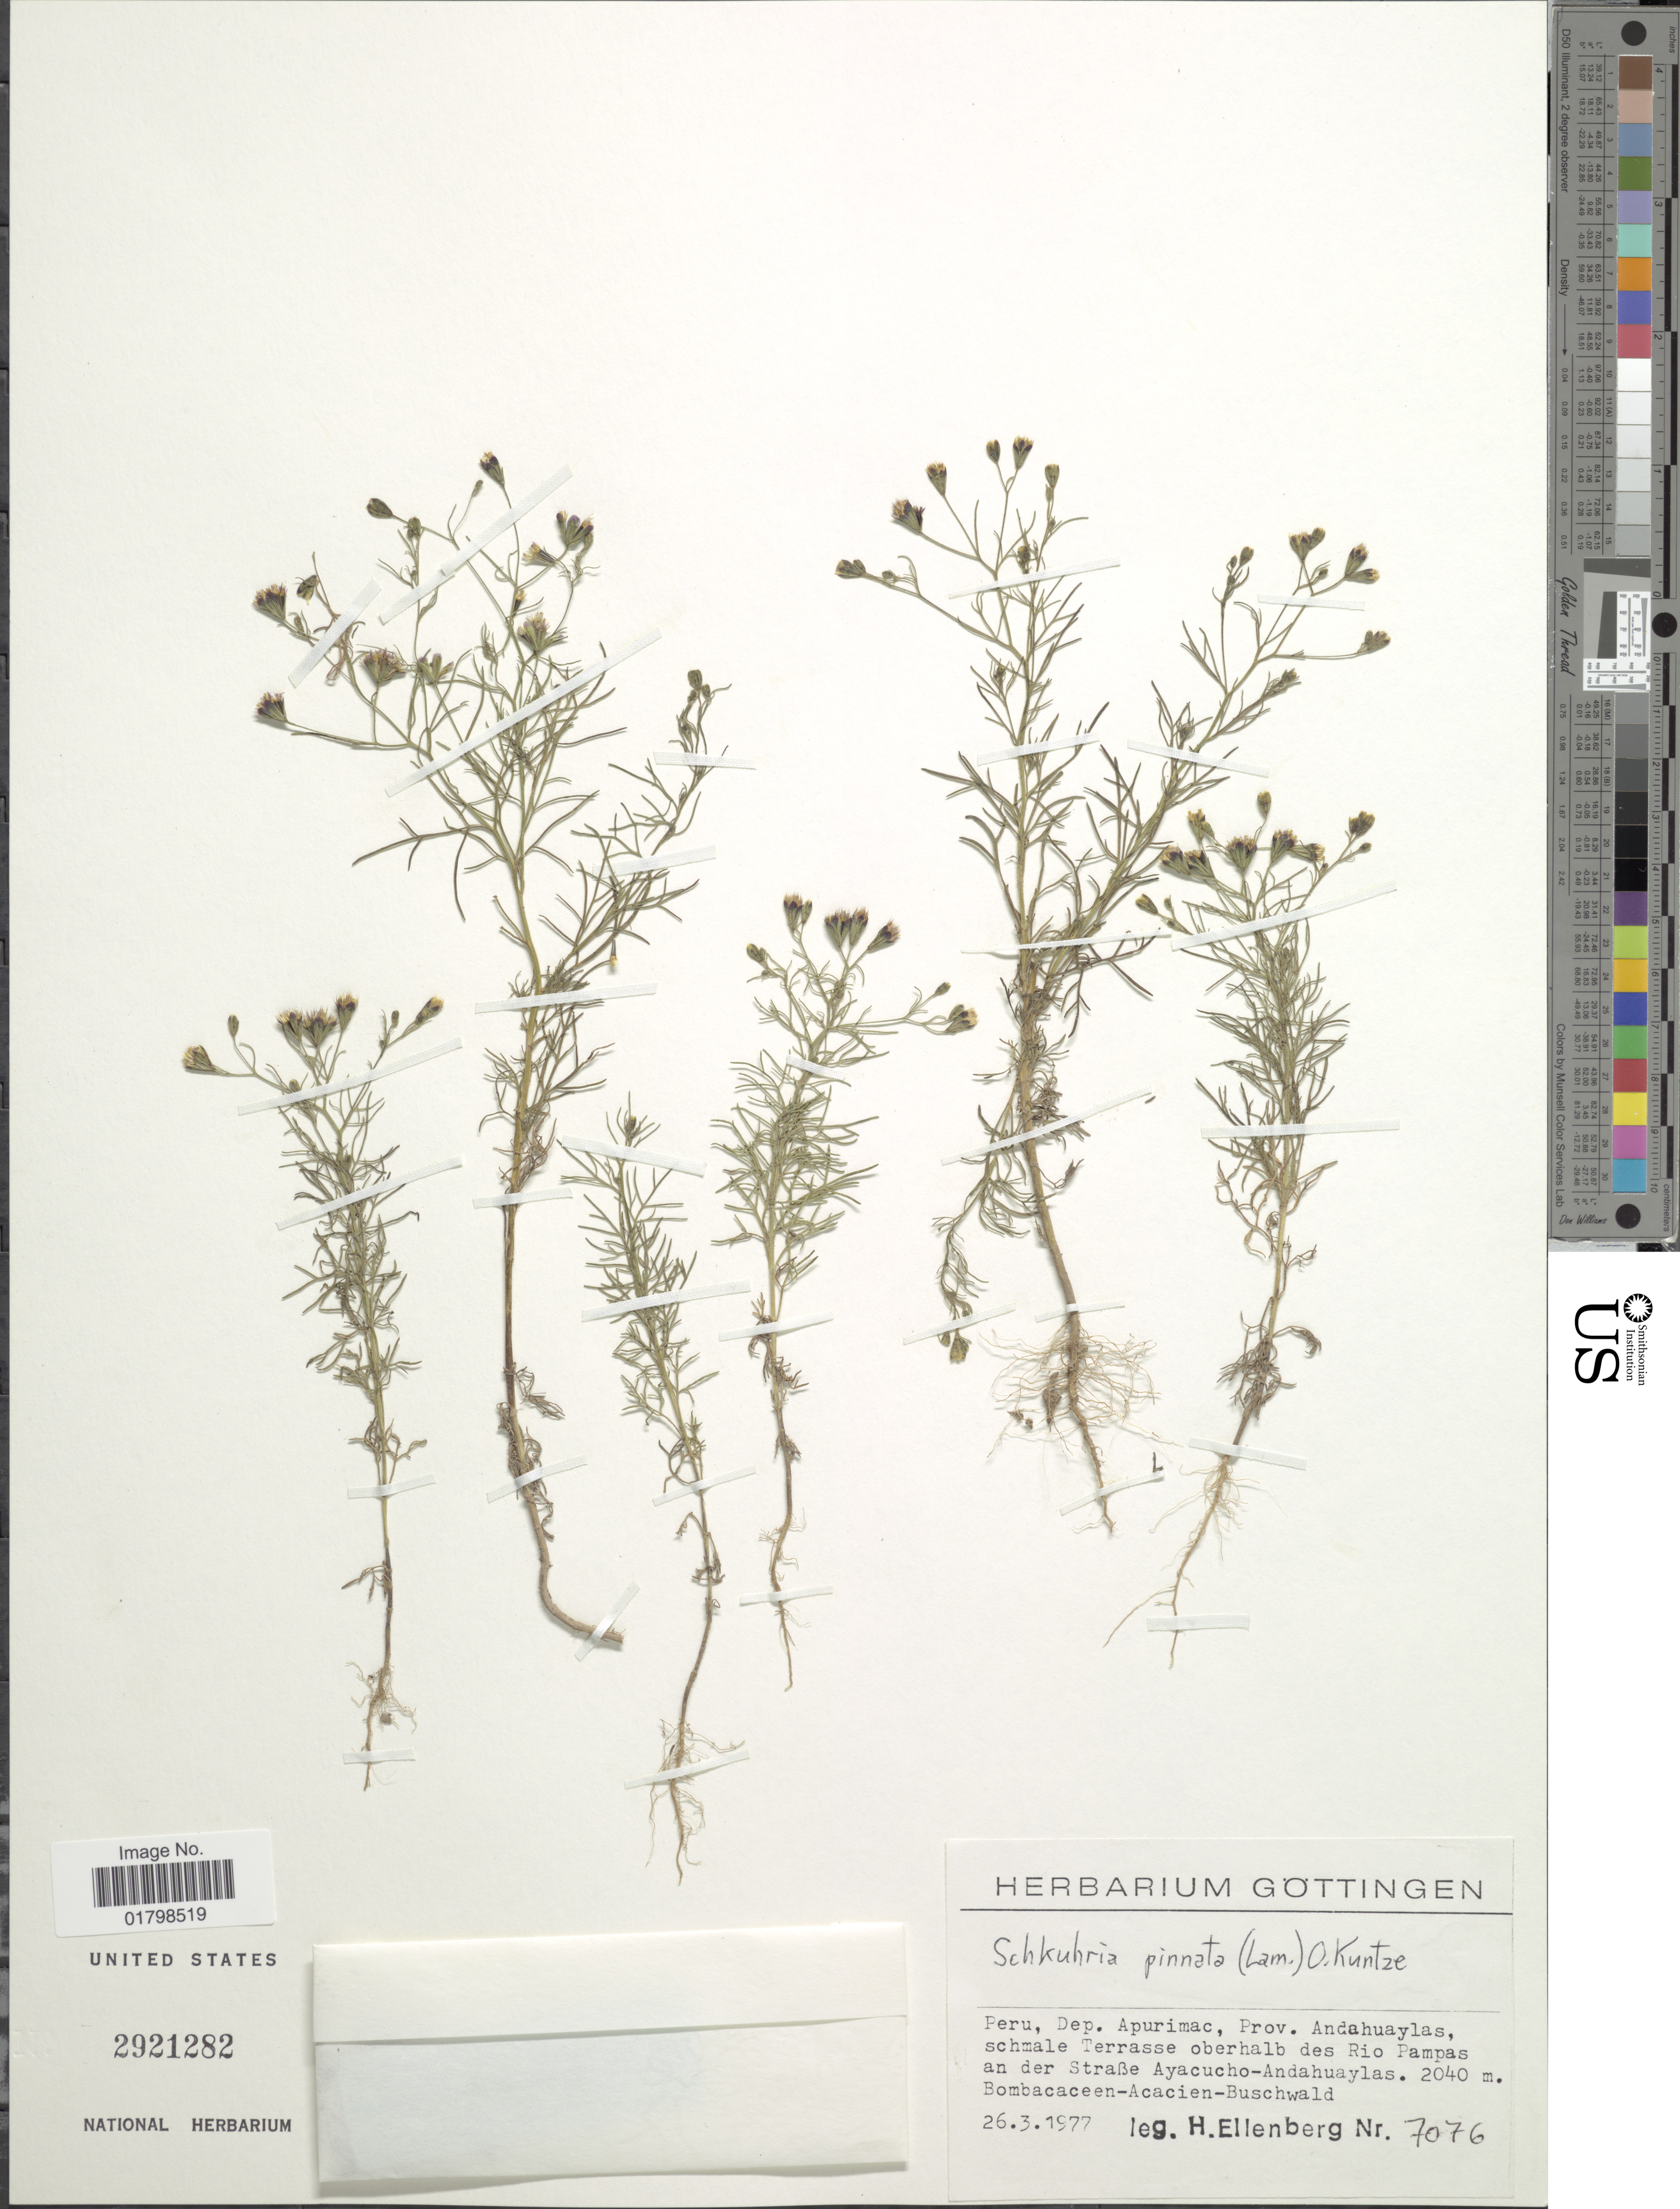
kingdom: Plantae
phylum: Tracheophyta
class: Magnoliopsida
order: Asterales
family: Asteraceae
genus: Schkuhria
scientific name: Schkuhria pinnata var. abrotanoides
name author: (Roth) Cabrera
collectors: H. Ellenberg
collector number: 7076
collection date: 1977-03-26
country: Peru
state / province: Apurímac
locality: Prov. Andahuaylas, schmale Terrasse oberhalb des Rio Pampas an der Strabe Ayacucho-Andahuaylas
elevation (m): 2040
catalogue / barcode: US 2921282